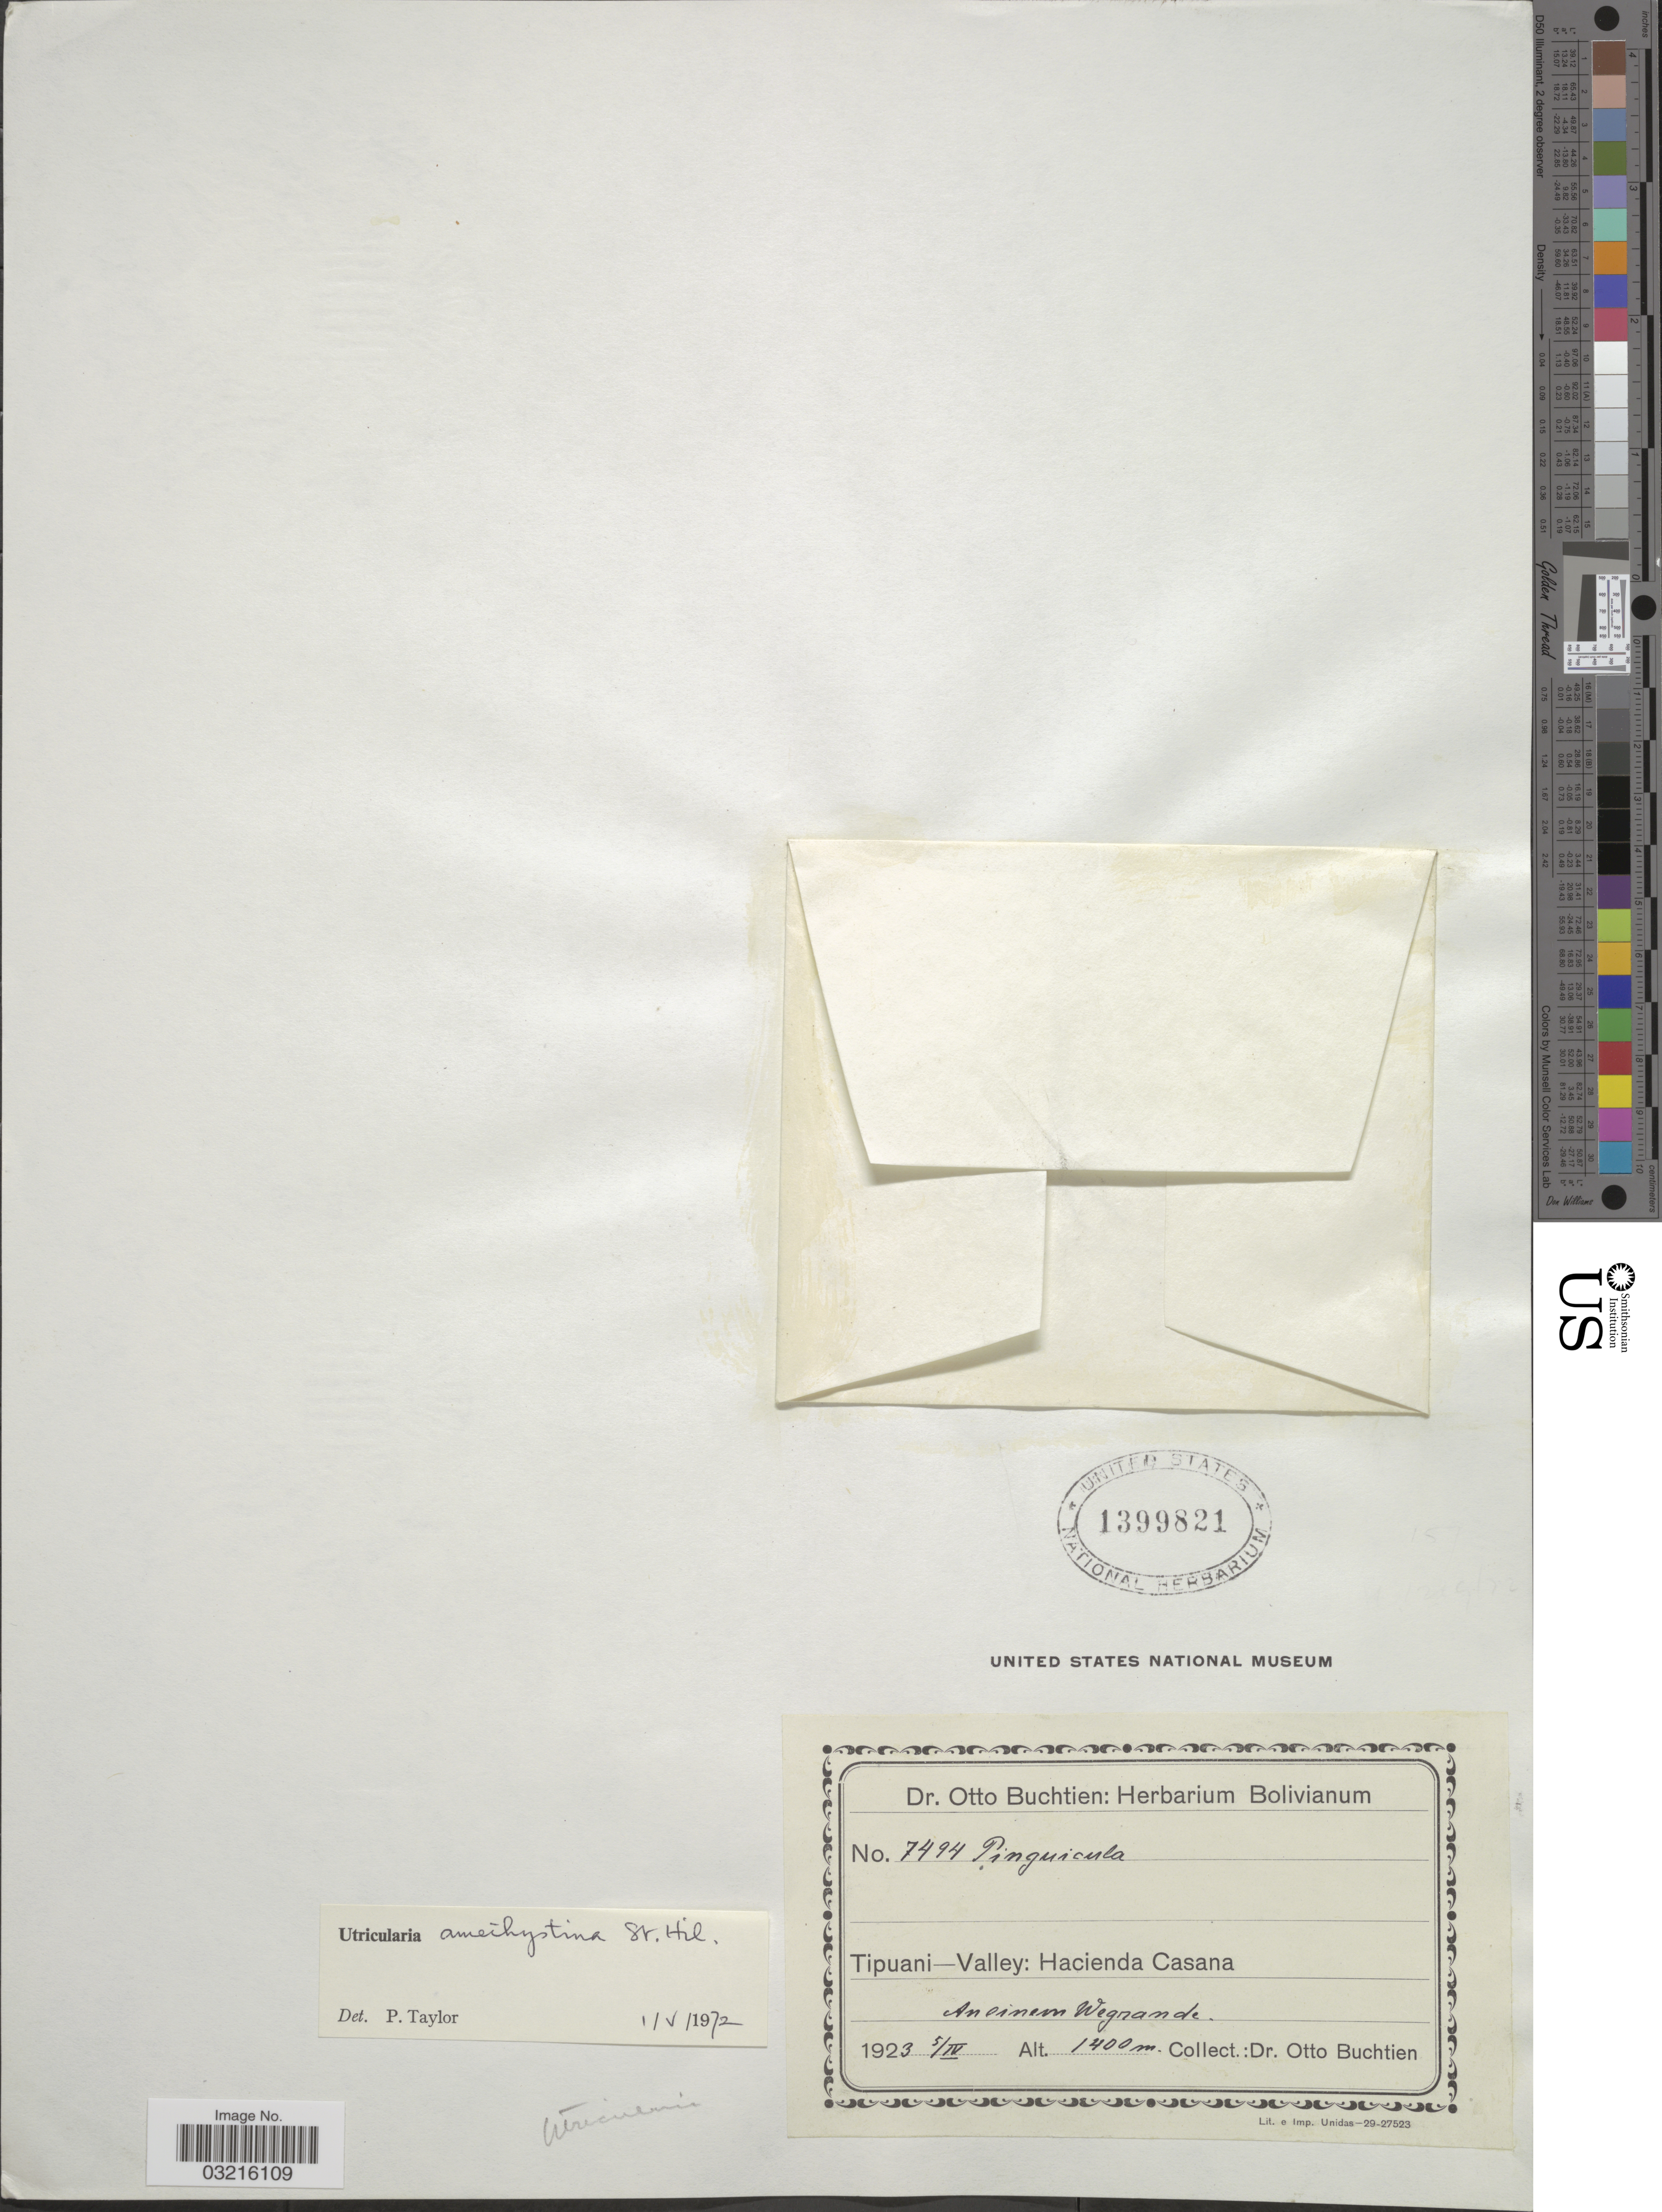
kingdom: Plantae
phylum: Tracheophyta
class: Magnoliopsida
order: Lamiales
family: Lentibulariaceae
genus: Utricularia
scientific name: Utricularia amethystina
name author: Salzm. ex A. St.-Hil. & Girard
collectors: O. Buchtien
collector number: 7494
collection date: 1923-04-05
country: Bolivia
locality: Tipuani - Valley: Hacienda Casana.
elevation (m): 1400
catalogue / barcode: US 1399821